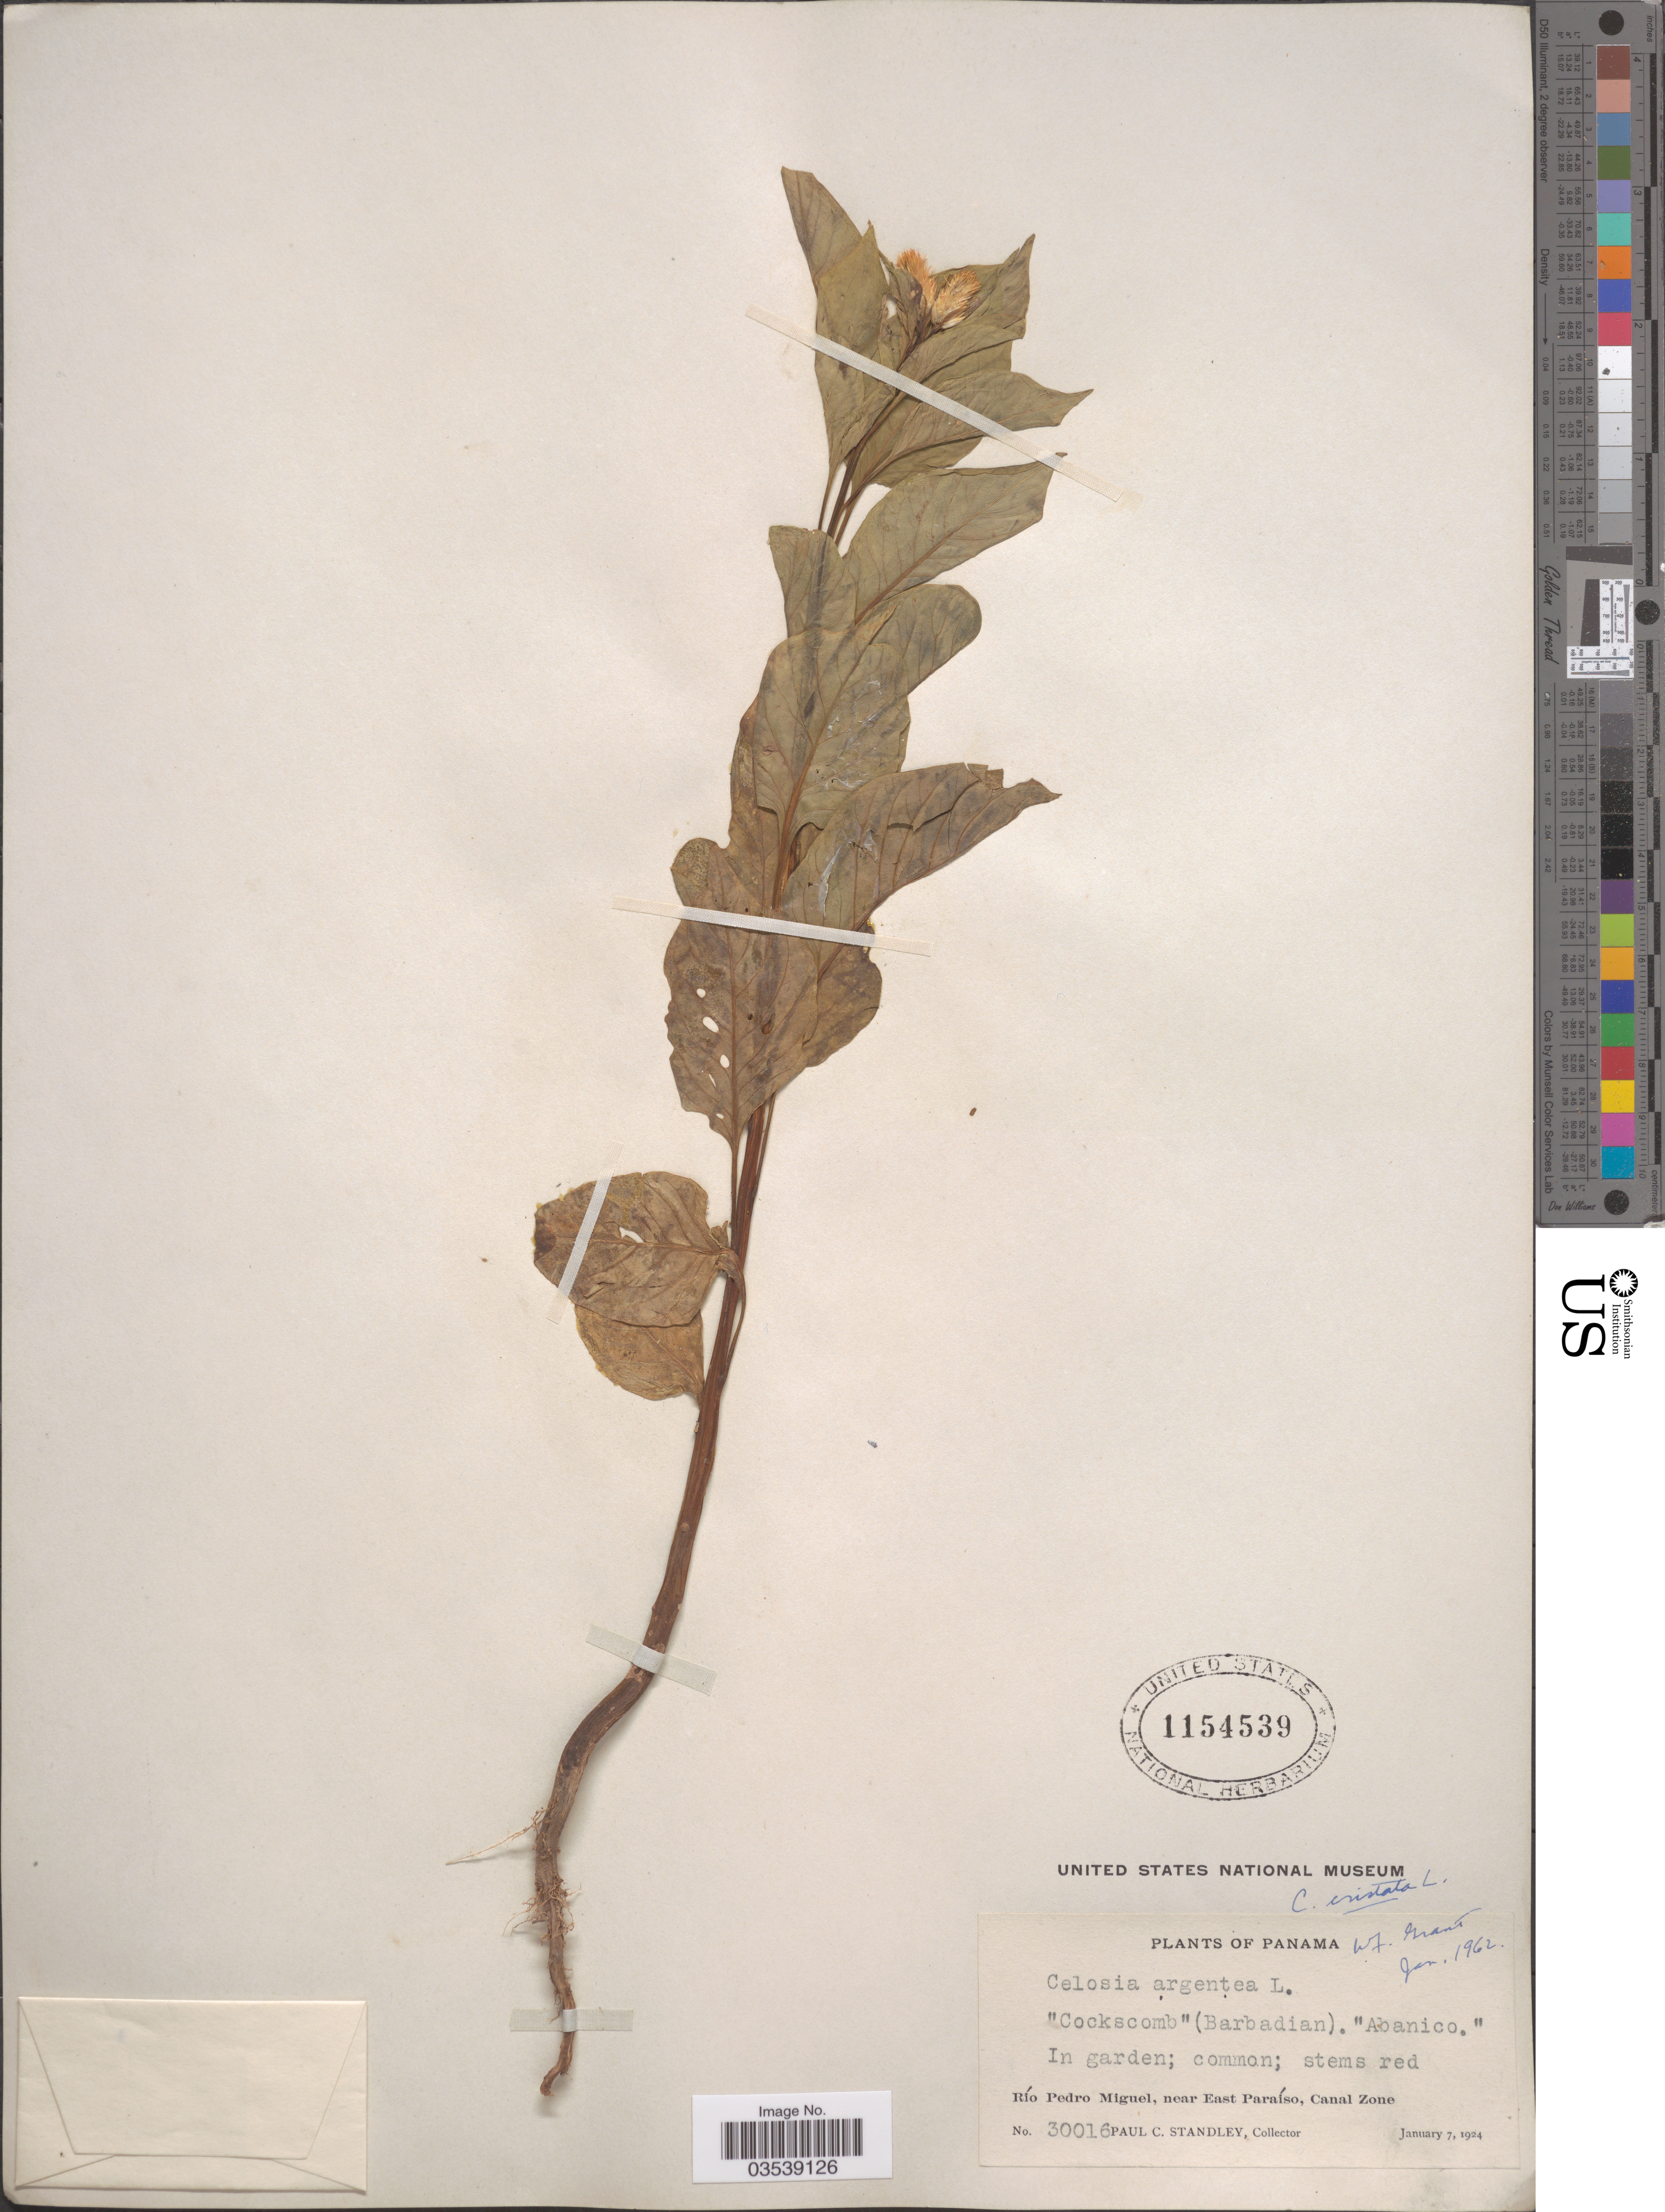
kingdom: Plantae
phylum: Tracheophyta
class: Magnoliopsida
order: Caryophyllales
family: Amaranthaceae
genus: Celosia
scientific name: Celosia cristata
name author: L.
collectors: P. C. Standley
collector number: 30016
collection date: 1924-01-07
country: Panama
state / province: Colón / Panamá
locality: Río Pedro Miguel, near East Paraíso, Canal Zone.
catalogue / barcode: US 1154539